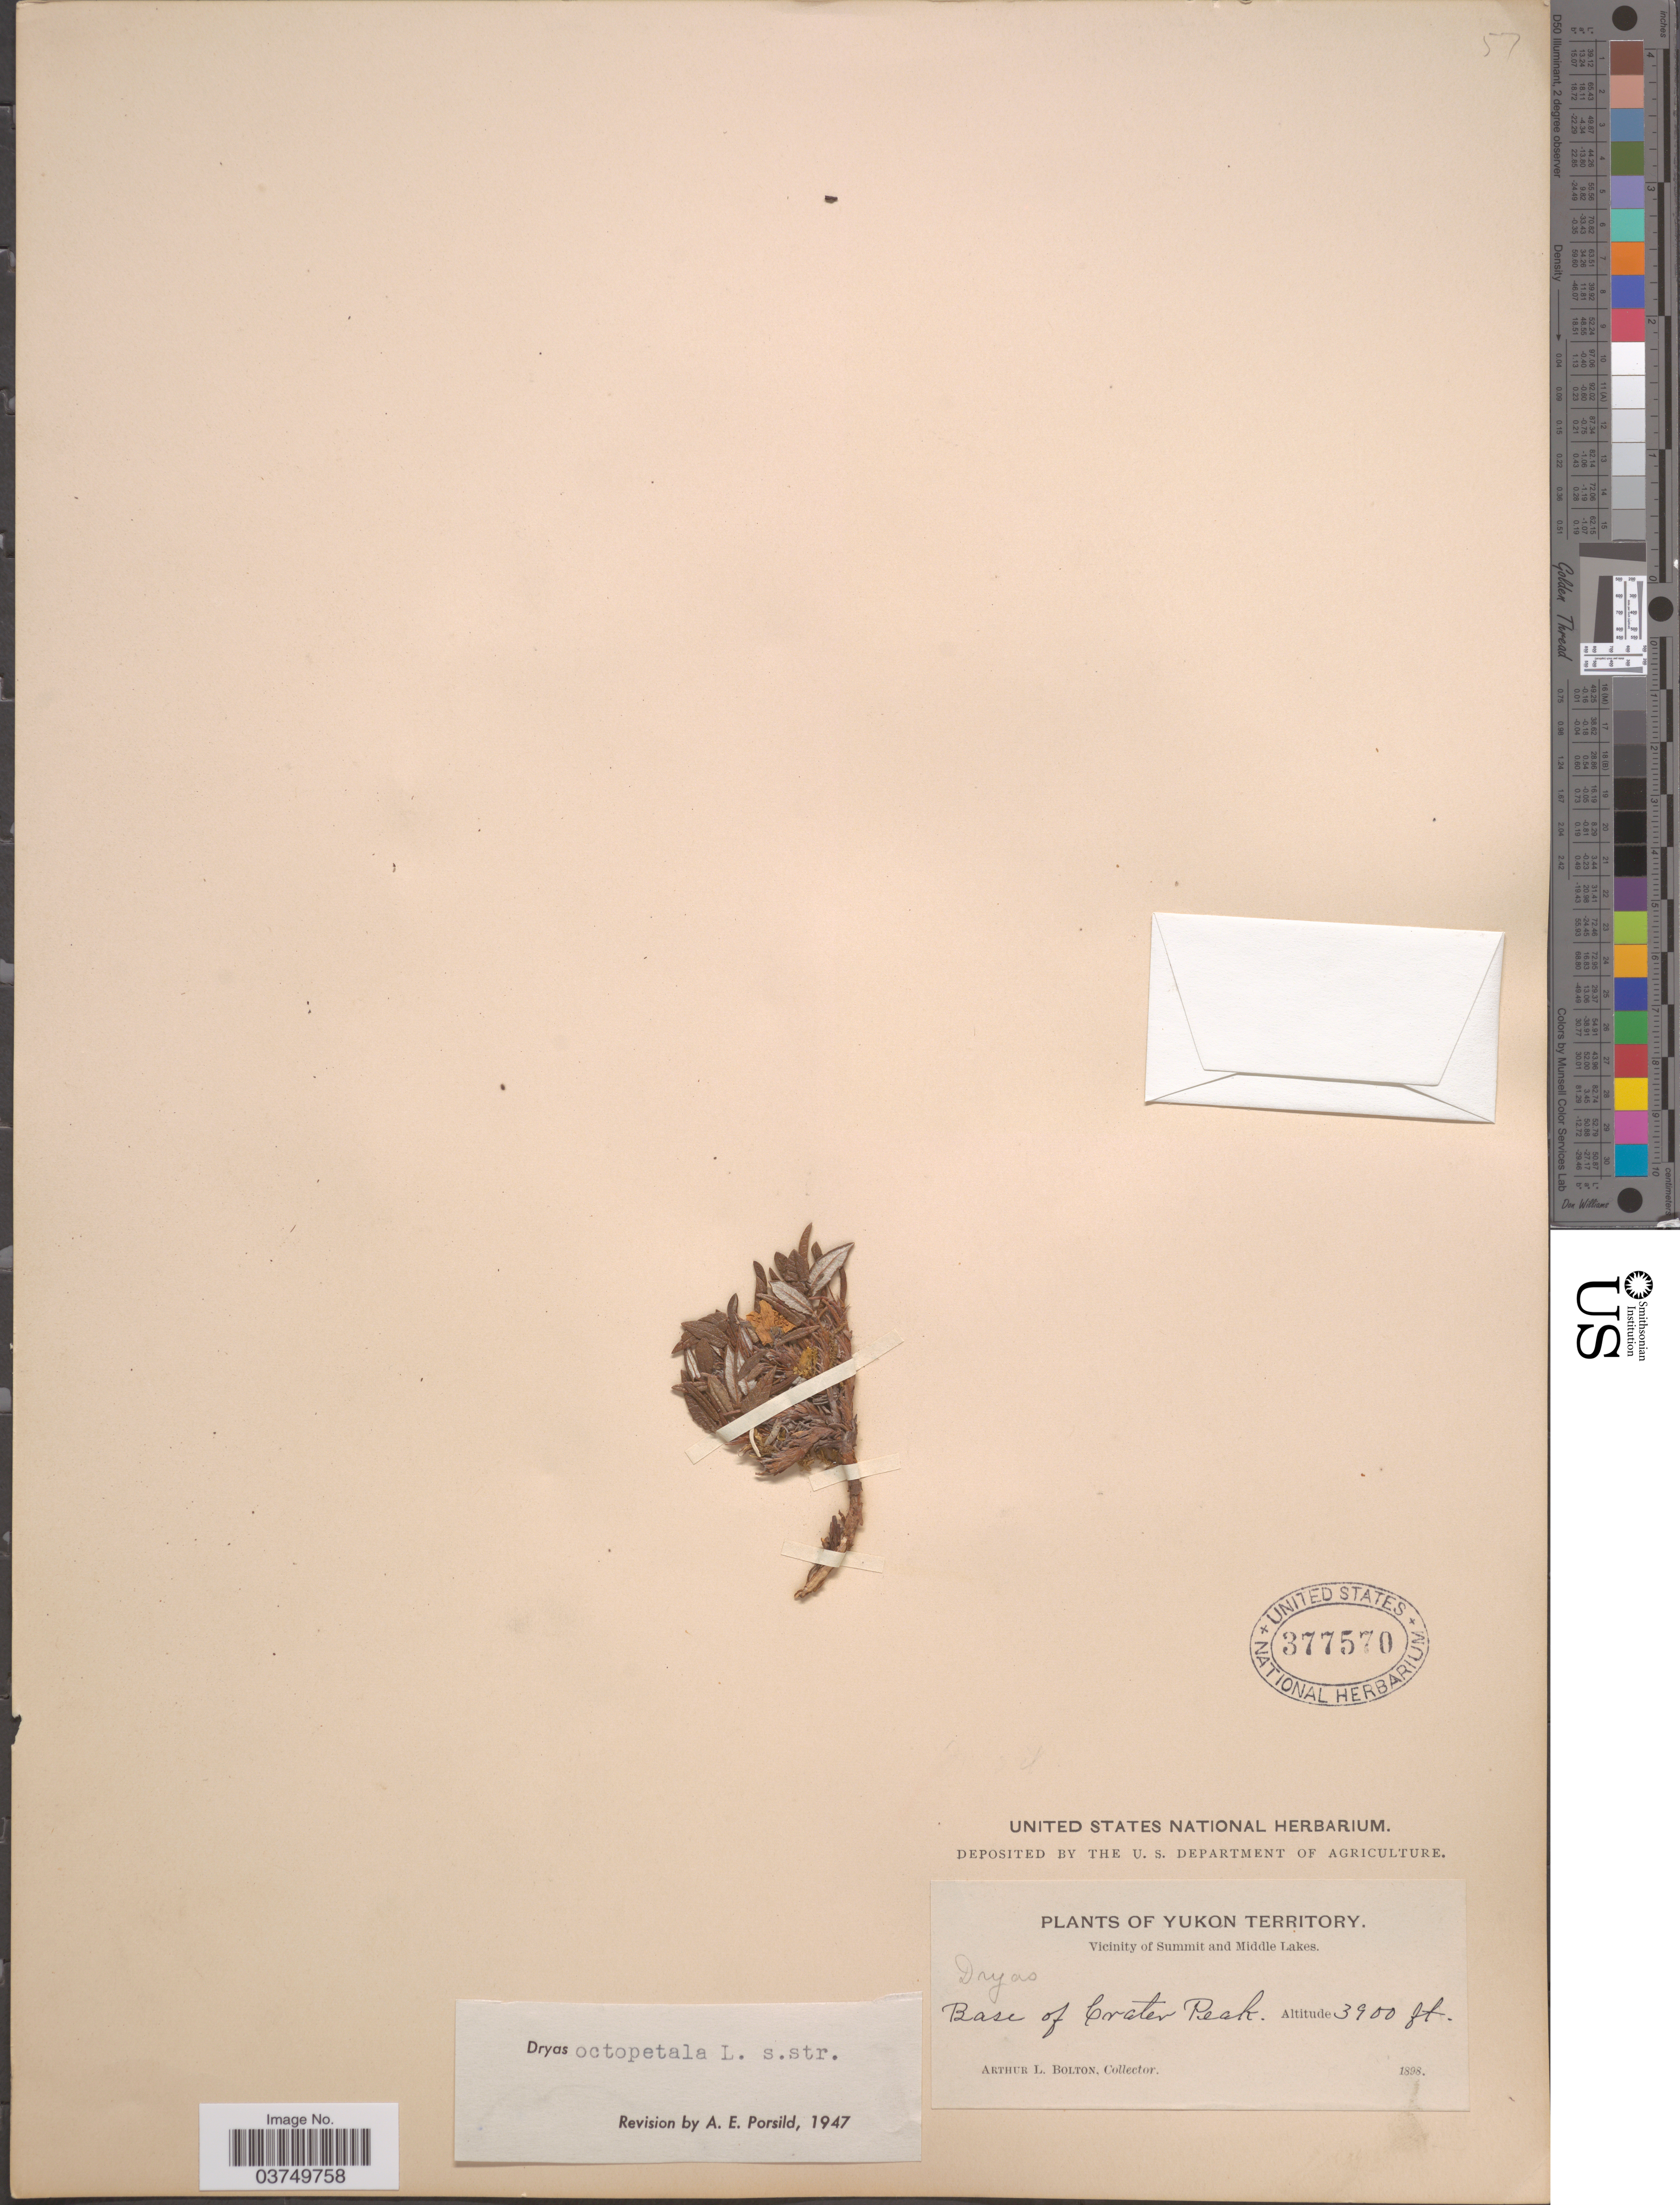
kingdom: Plantae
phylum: Tracheophyta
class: Magnoliopsida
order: Rosales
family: Rosaceae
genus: Dryas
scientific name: Dryas octopetala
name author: L.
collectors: A. Bolton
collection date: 1898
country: Canada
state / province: Yukon Territory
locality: Vicinity of Summit and Middle Lakes. Base of Crater Peak.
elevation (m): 1189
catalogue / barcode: US 377570